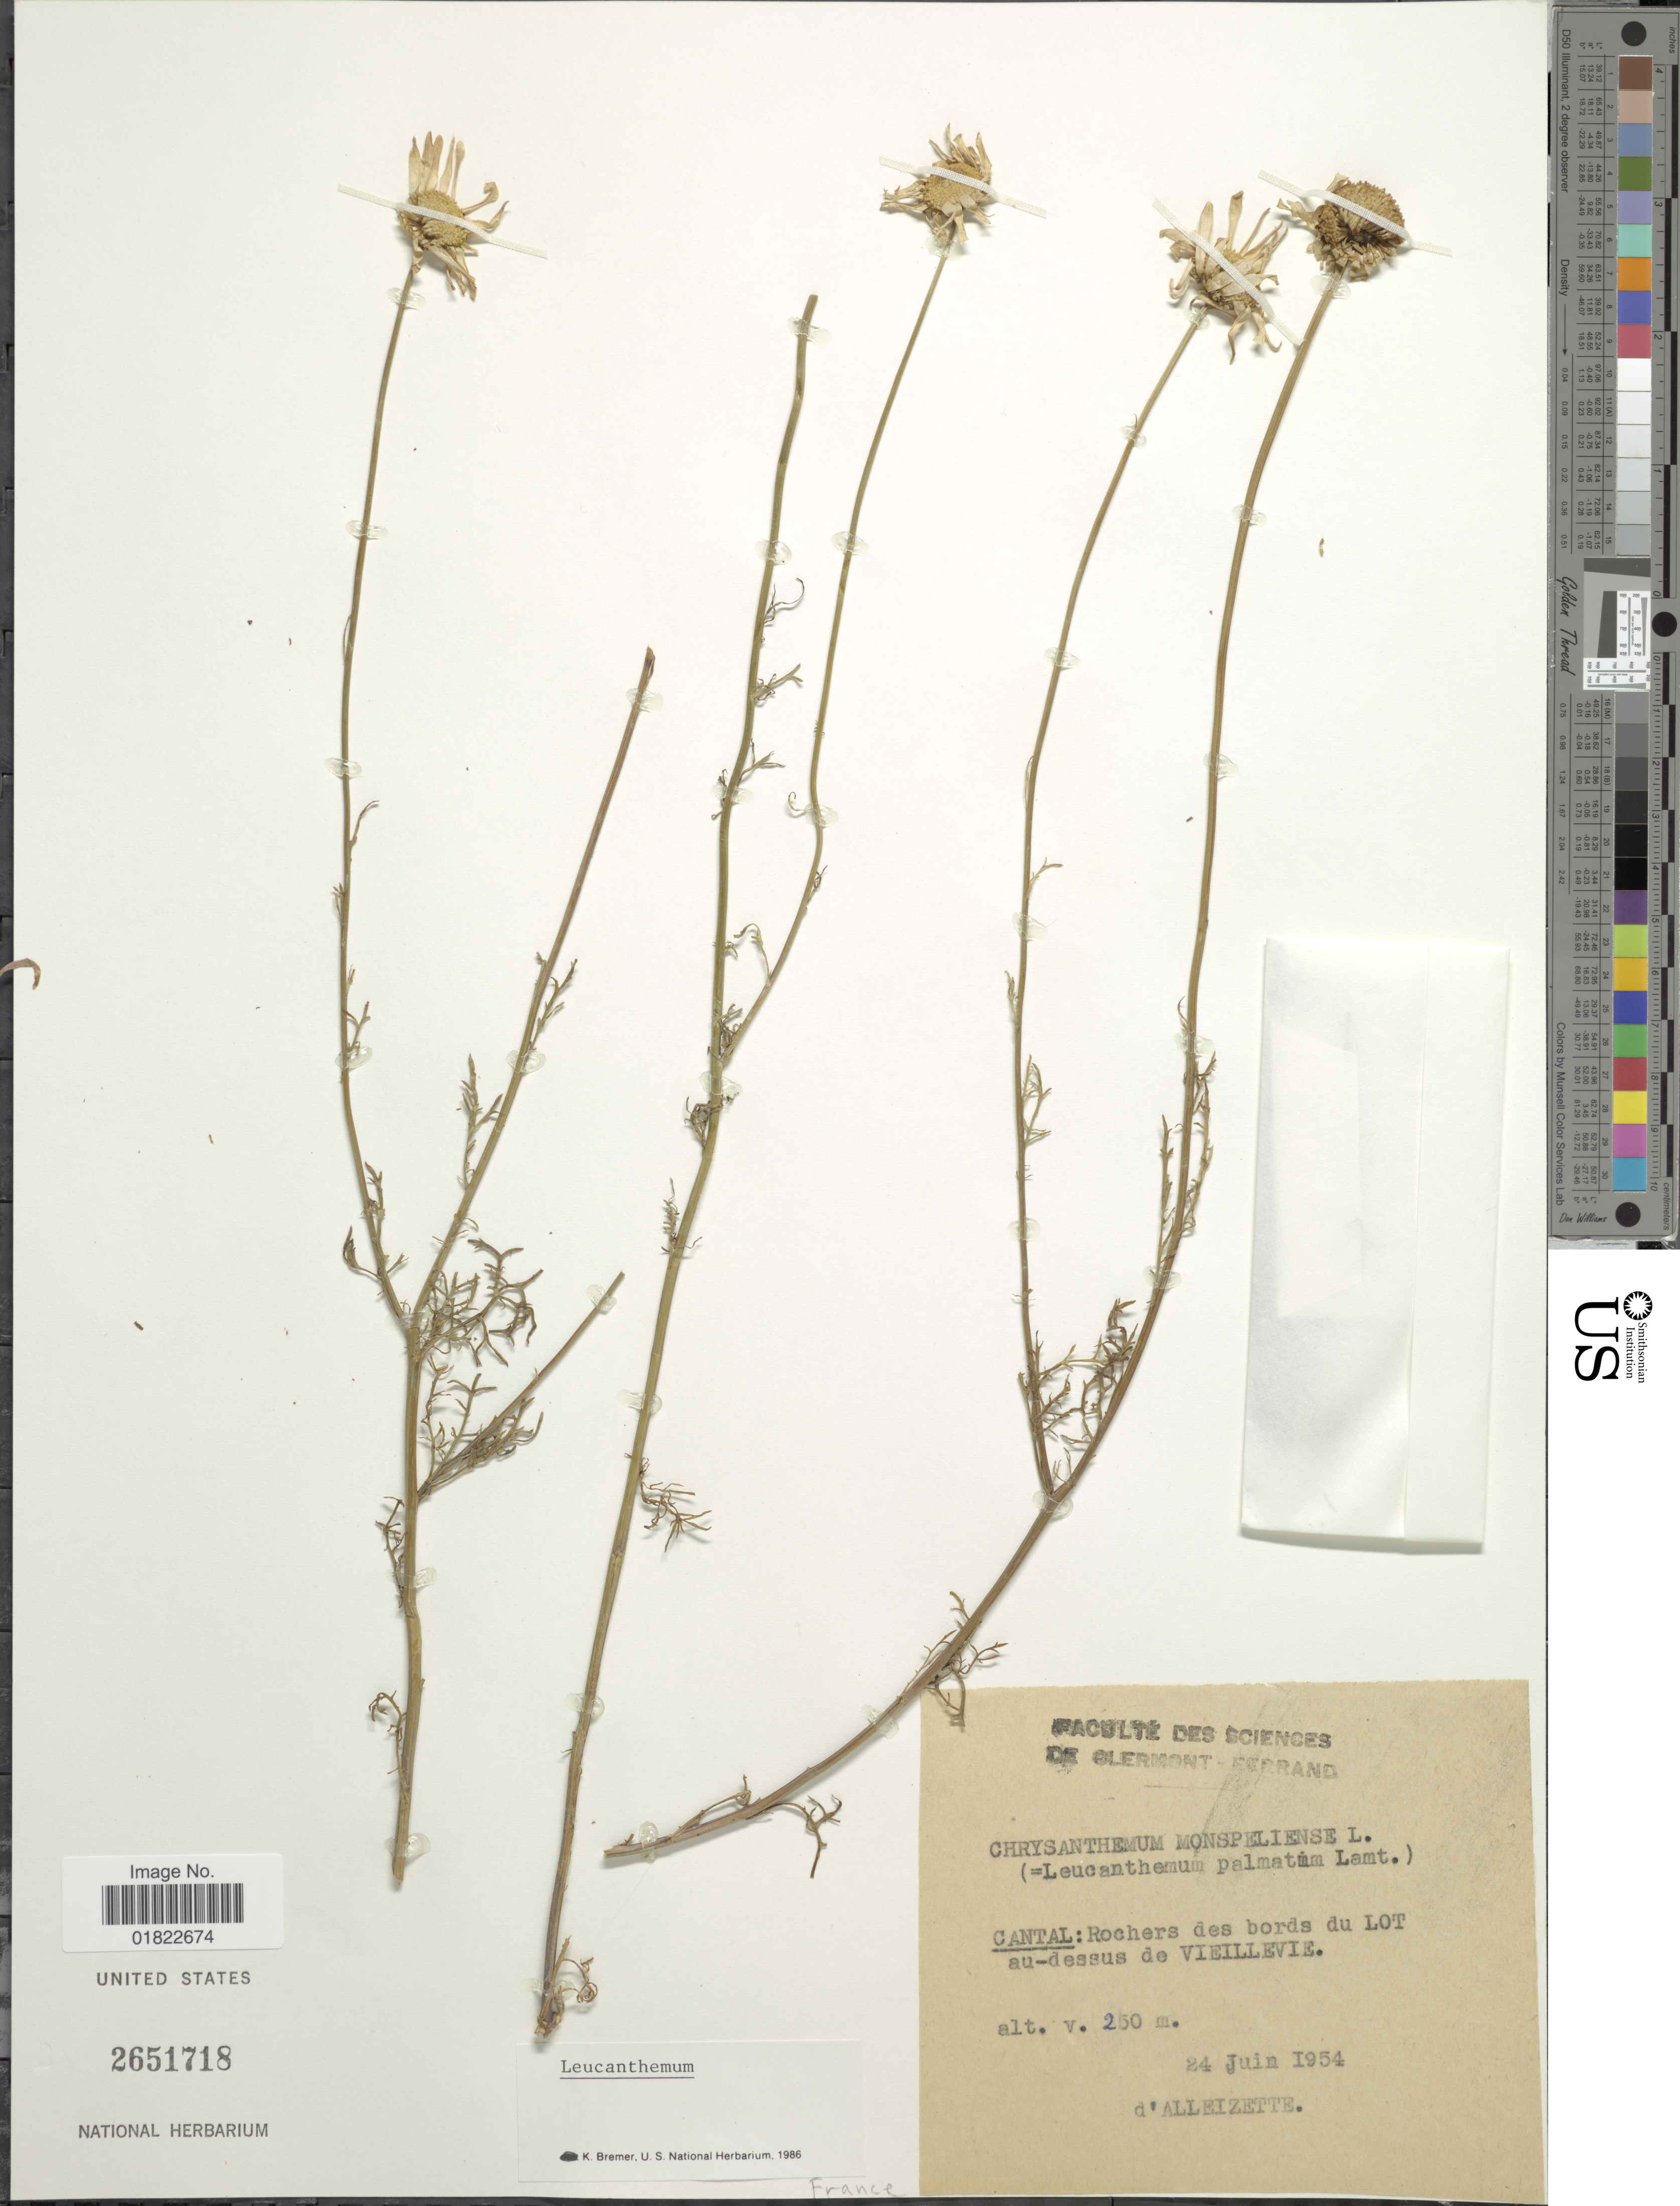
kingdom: Plantae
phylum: Tracheophyta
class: Magnoliopsida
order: Asterales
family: Asteraceae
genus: Leucanthemum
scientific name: Leucanthemum monspeliense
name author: (L.) H.J. Coste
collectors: D'Alleizette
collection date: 1954-06-24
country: France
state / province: Auvergne-Rhône-Alpes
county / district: Cantal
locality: Cantal: Rochers des bords du Lot au-dessus de Vieillevie.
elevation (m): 250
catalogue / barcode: US 2651718